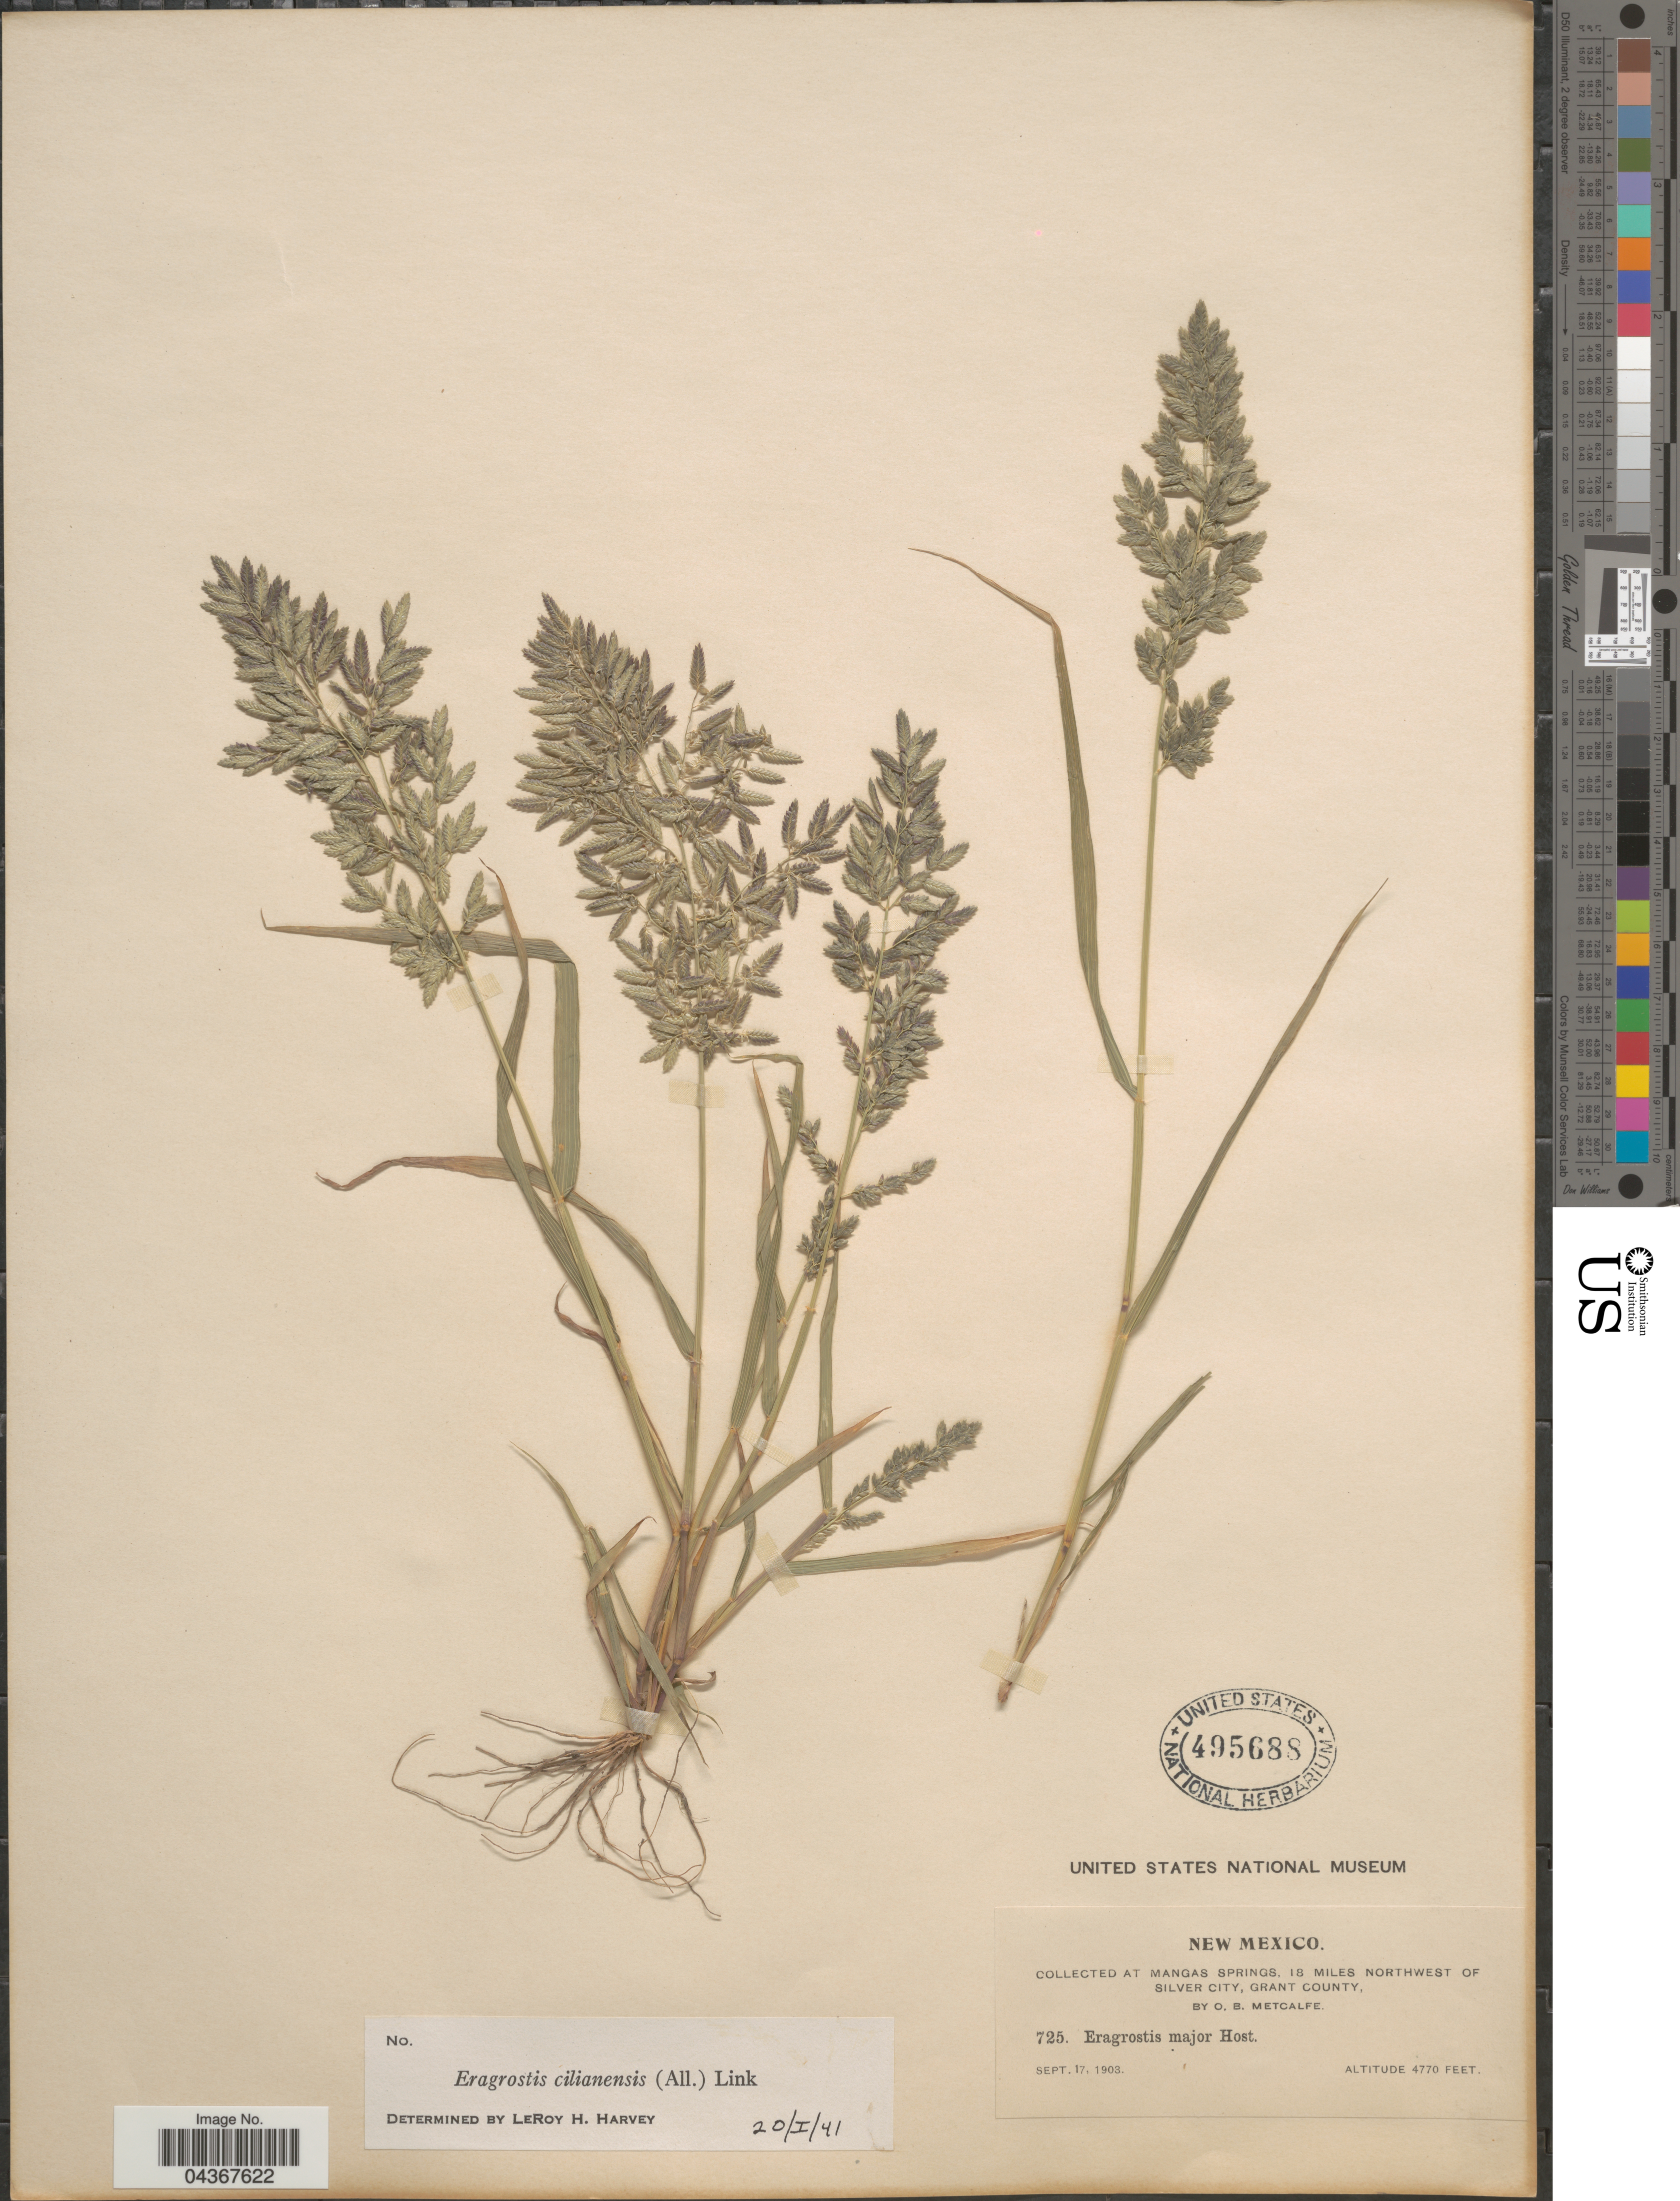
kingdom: Plantae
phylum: Tracheophyta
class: Liliopsida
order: Poales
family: Poaceae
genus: Eragrostis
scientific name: Eragrostis cilianensis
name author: (Bellardi) Vignolo ex Janch.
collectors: O. B. Metcalfe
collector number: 725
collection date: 1903-09-17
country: United States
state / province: New Mexico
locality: At Mangas Springs, 18 miles northwest of Silver City, Grant County.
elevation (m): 1454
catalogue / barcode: US 495688